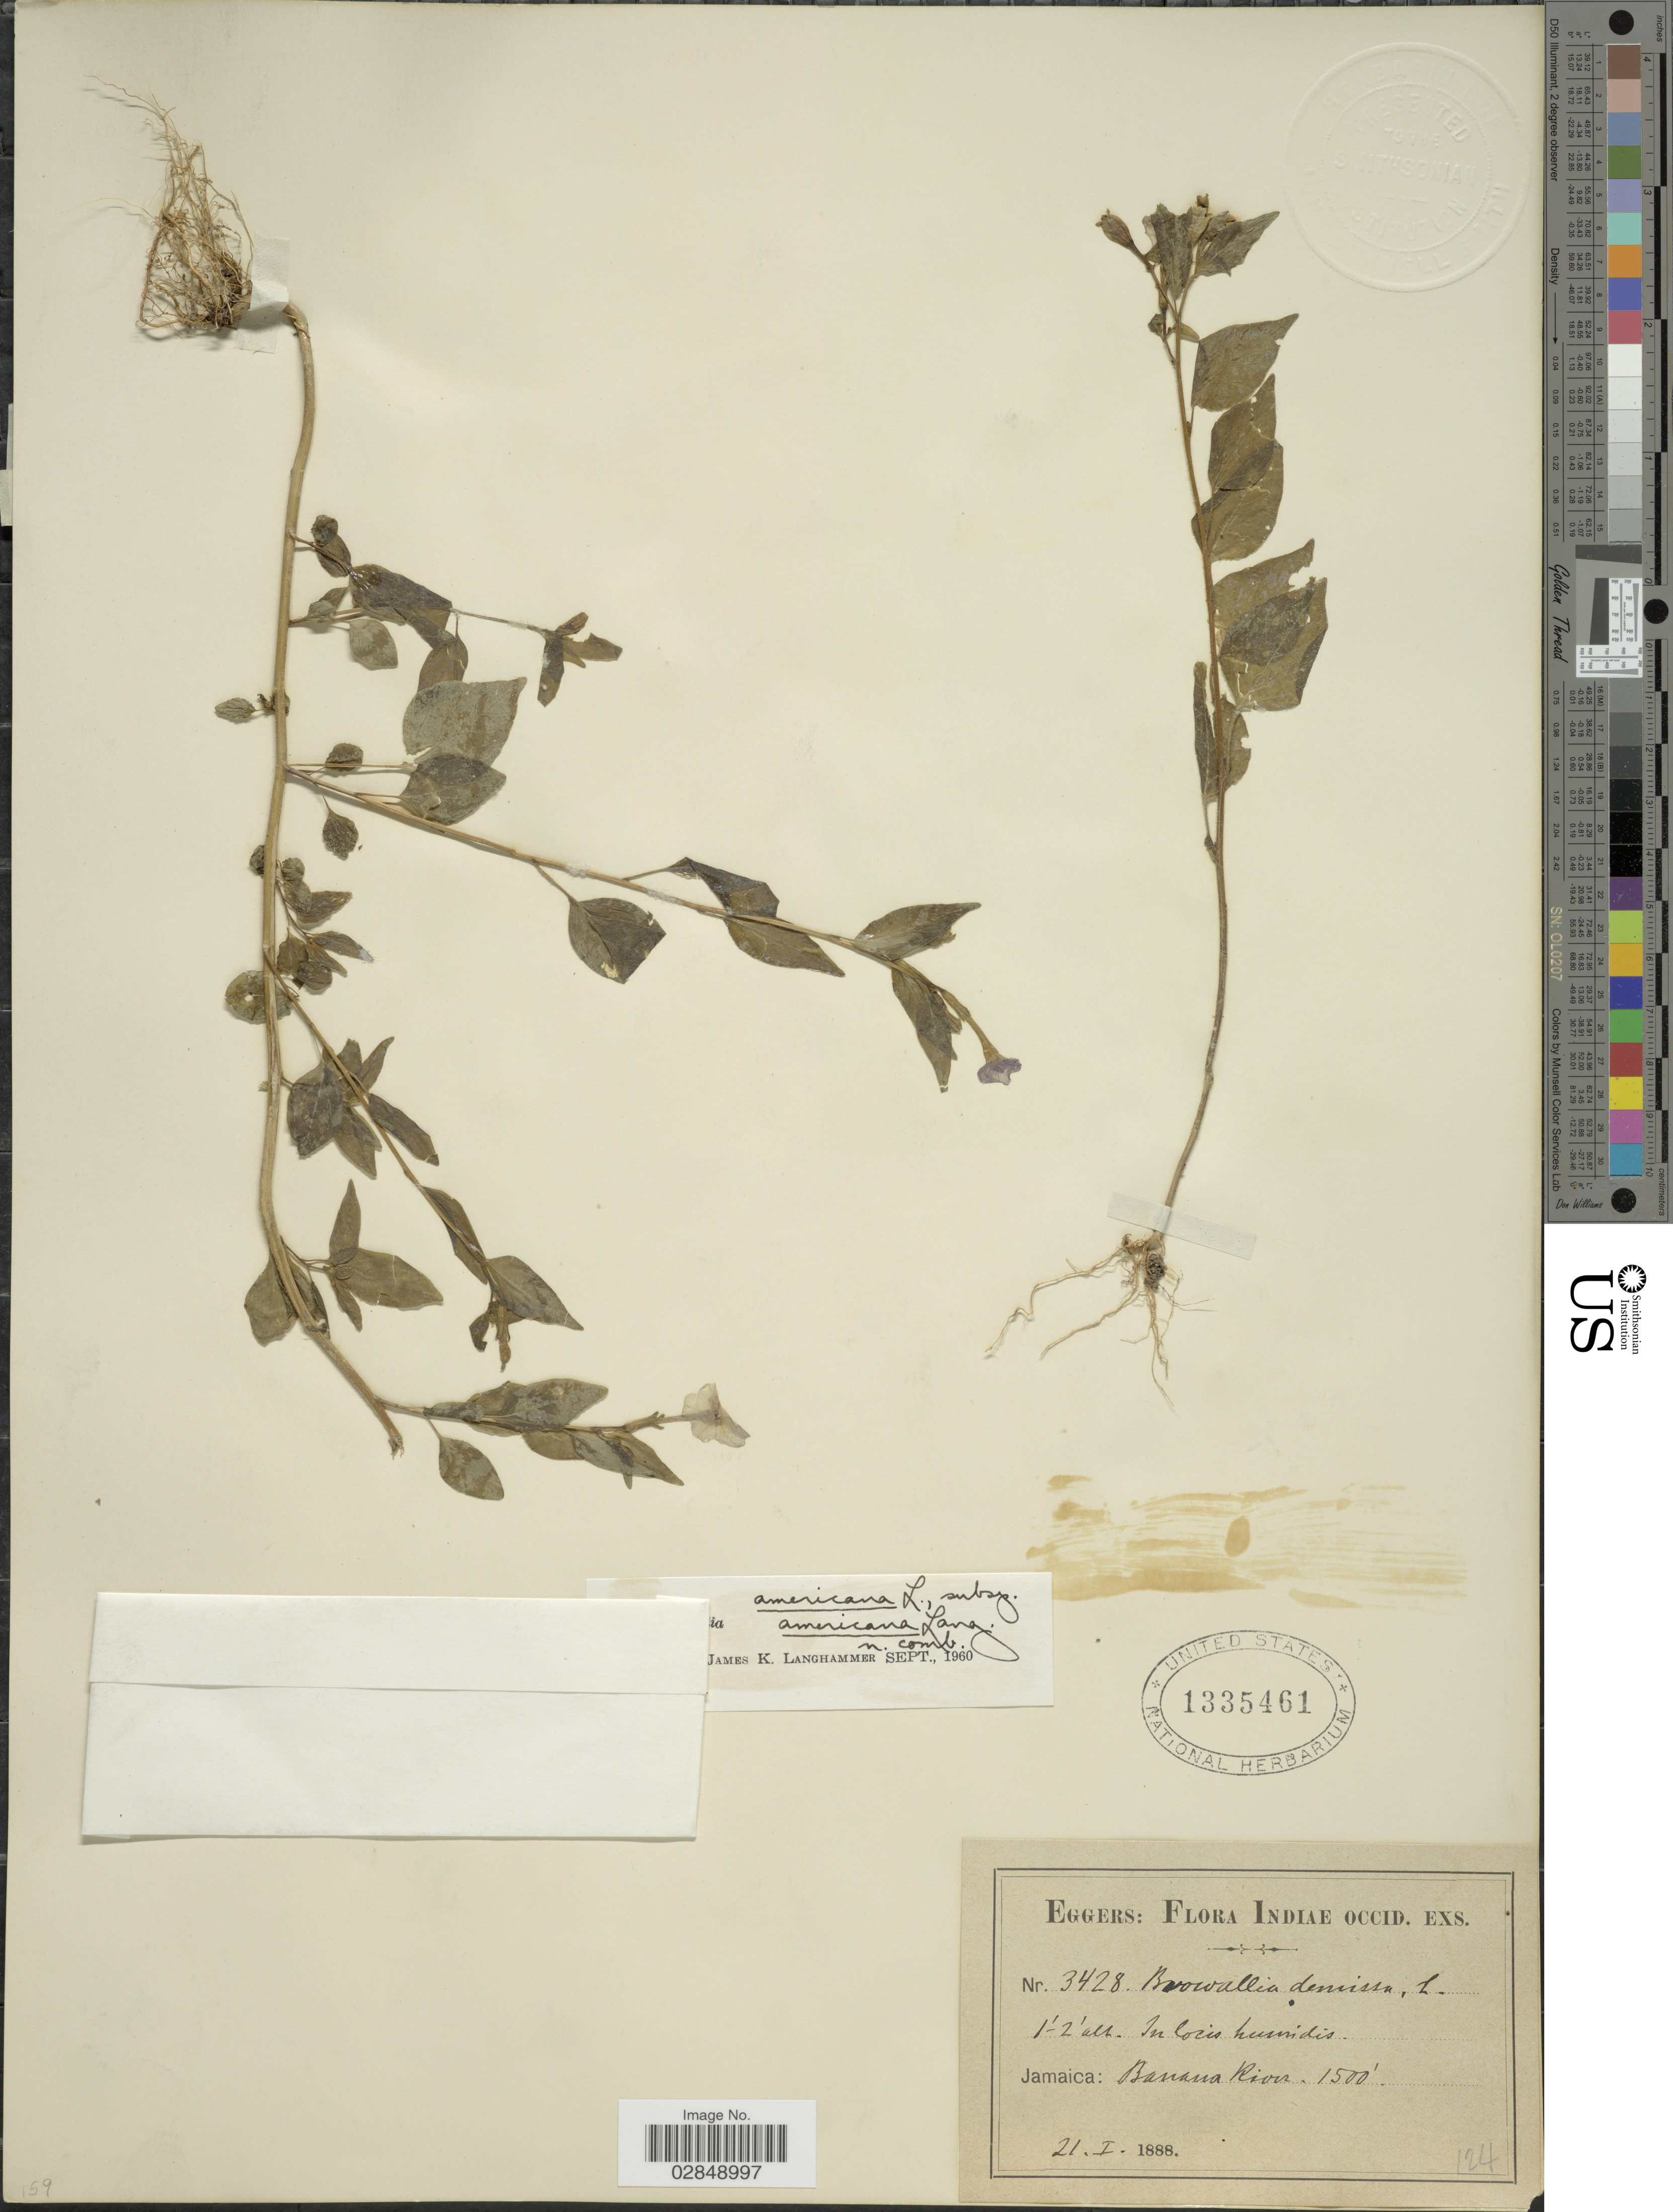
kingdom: Plantae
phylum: Tracheophyta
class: Magnoliopsida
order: Solanales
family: Solanaceae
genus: Browallia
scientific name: Browallia americana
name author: L.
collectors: -. Eggers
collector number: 3428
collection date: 1888-01-21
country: Jamaica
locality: Indiae Occid. Exs. Banana River.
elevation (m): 457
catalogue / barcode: US 1335461